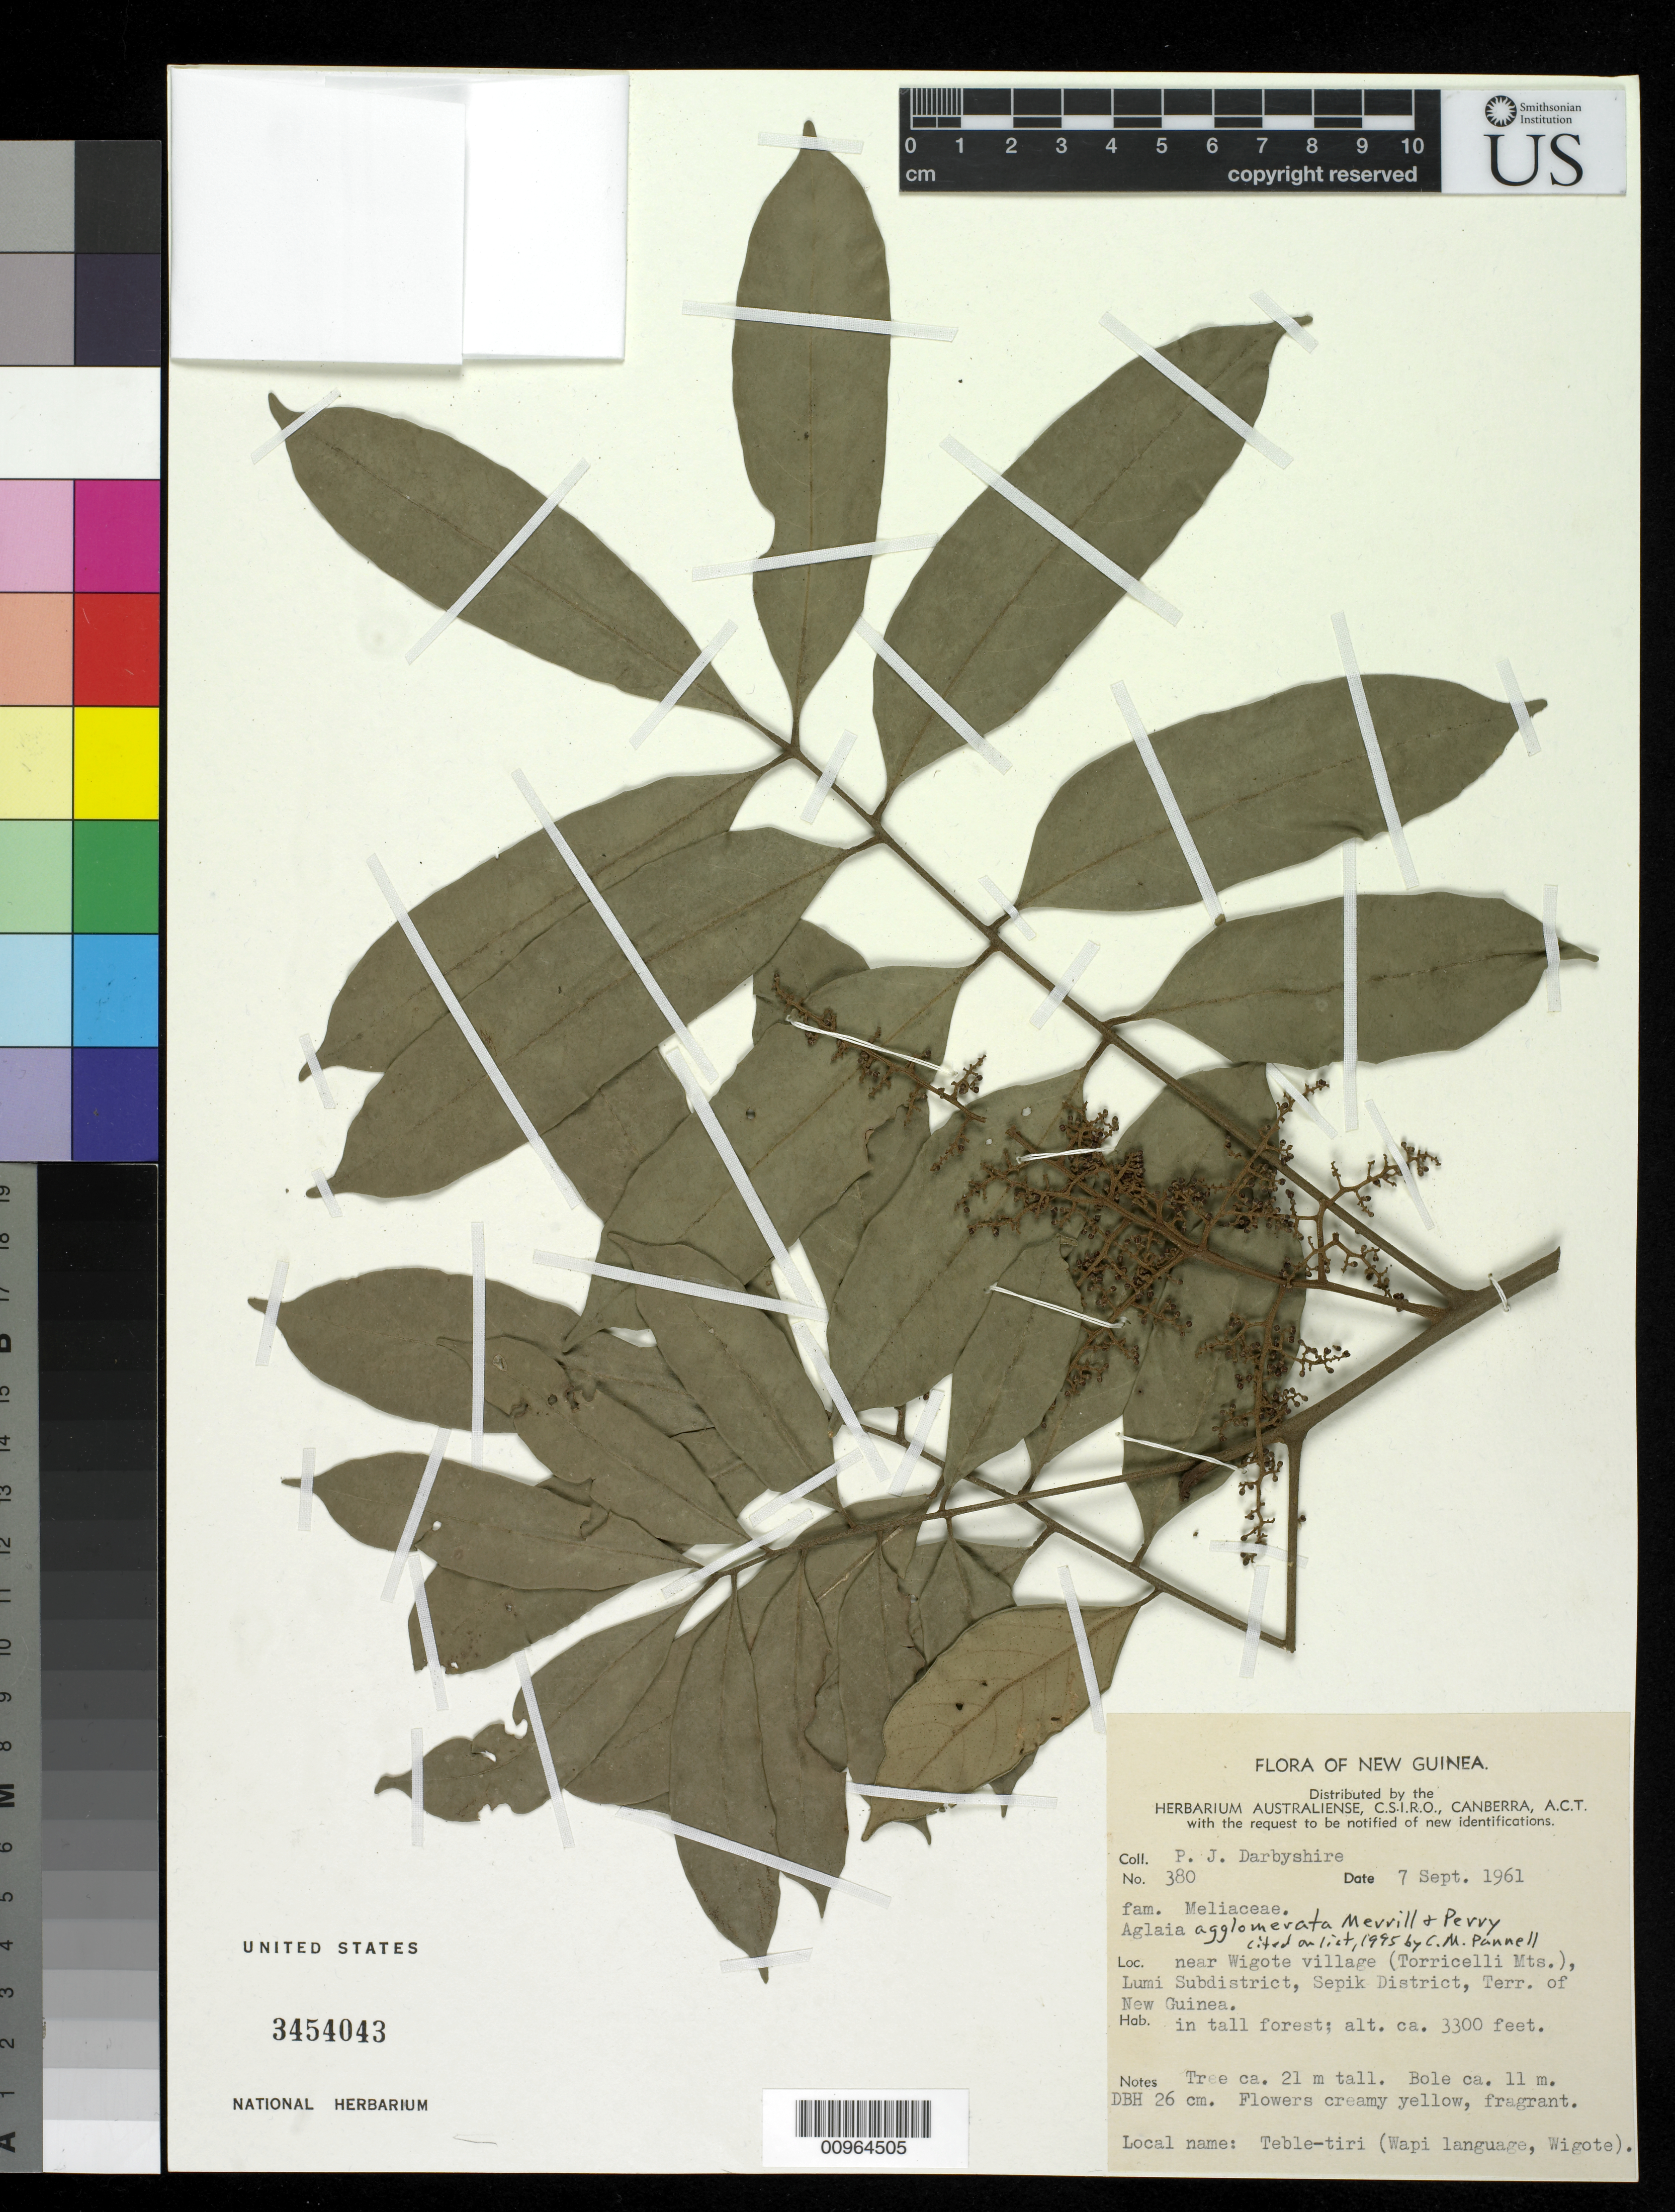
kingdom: Plantae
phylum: Tracheophyta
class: Magnoliopsida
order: Sapindales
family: Meliaceae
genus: Aglaia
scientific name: Aglaia agglomerata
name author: Merr. & L.M. Perry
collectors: P. Darbyshire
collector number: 380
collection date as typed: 07 Sep 1961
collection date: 1961-09-07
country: Papua New Guinea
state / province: Sandaun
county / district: Lumi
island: New Guinea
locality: Near Wigote village (Torricelli Mts)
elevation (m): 1006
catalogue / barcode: US 3454043